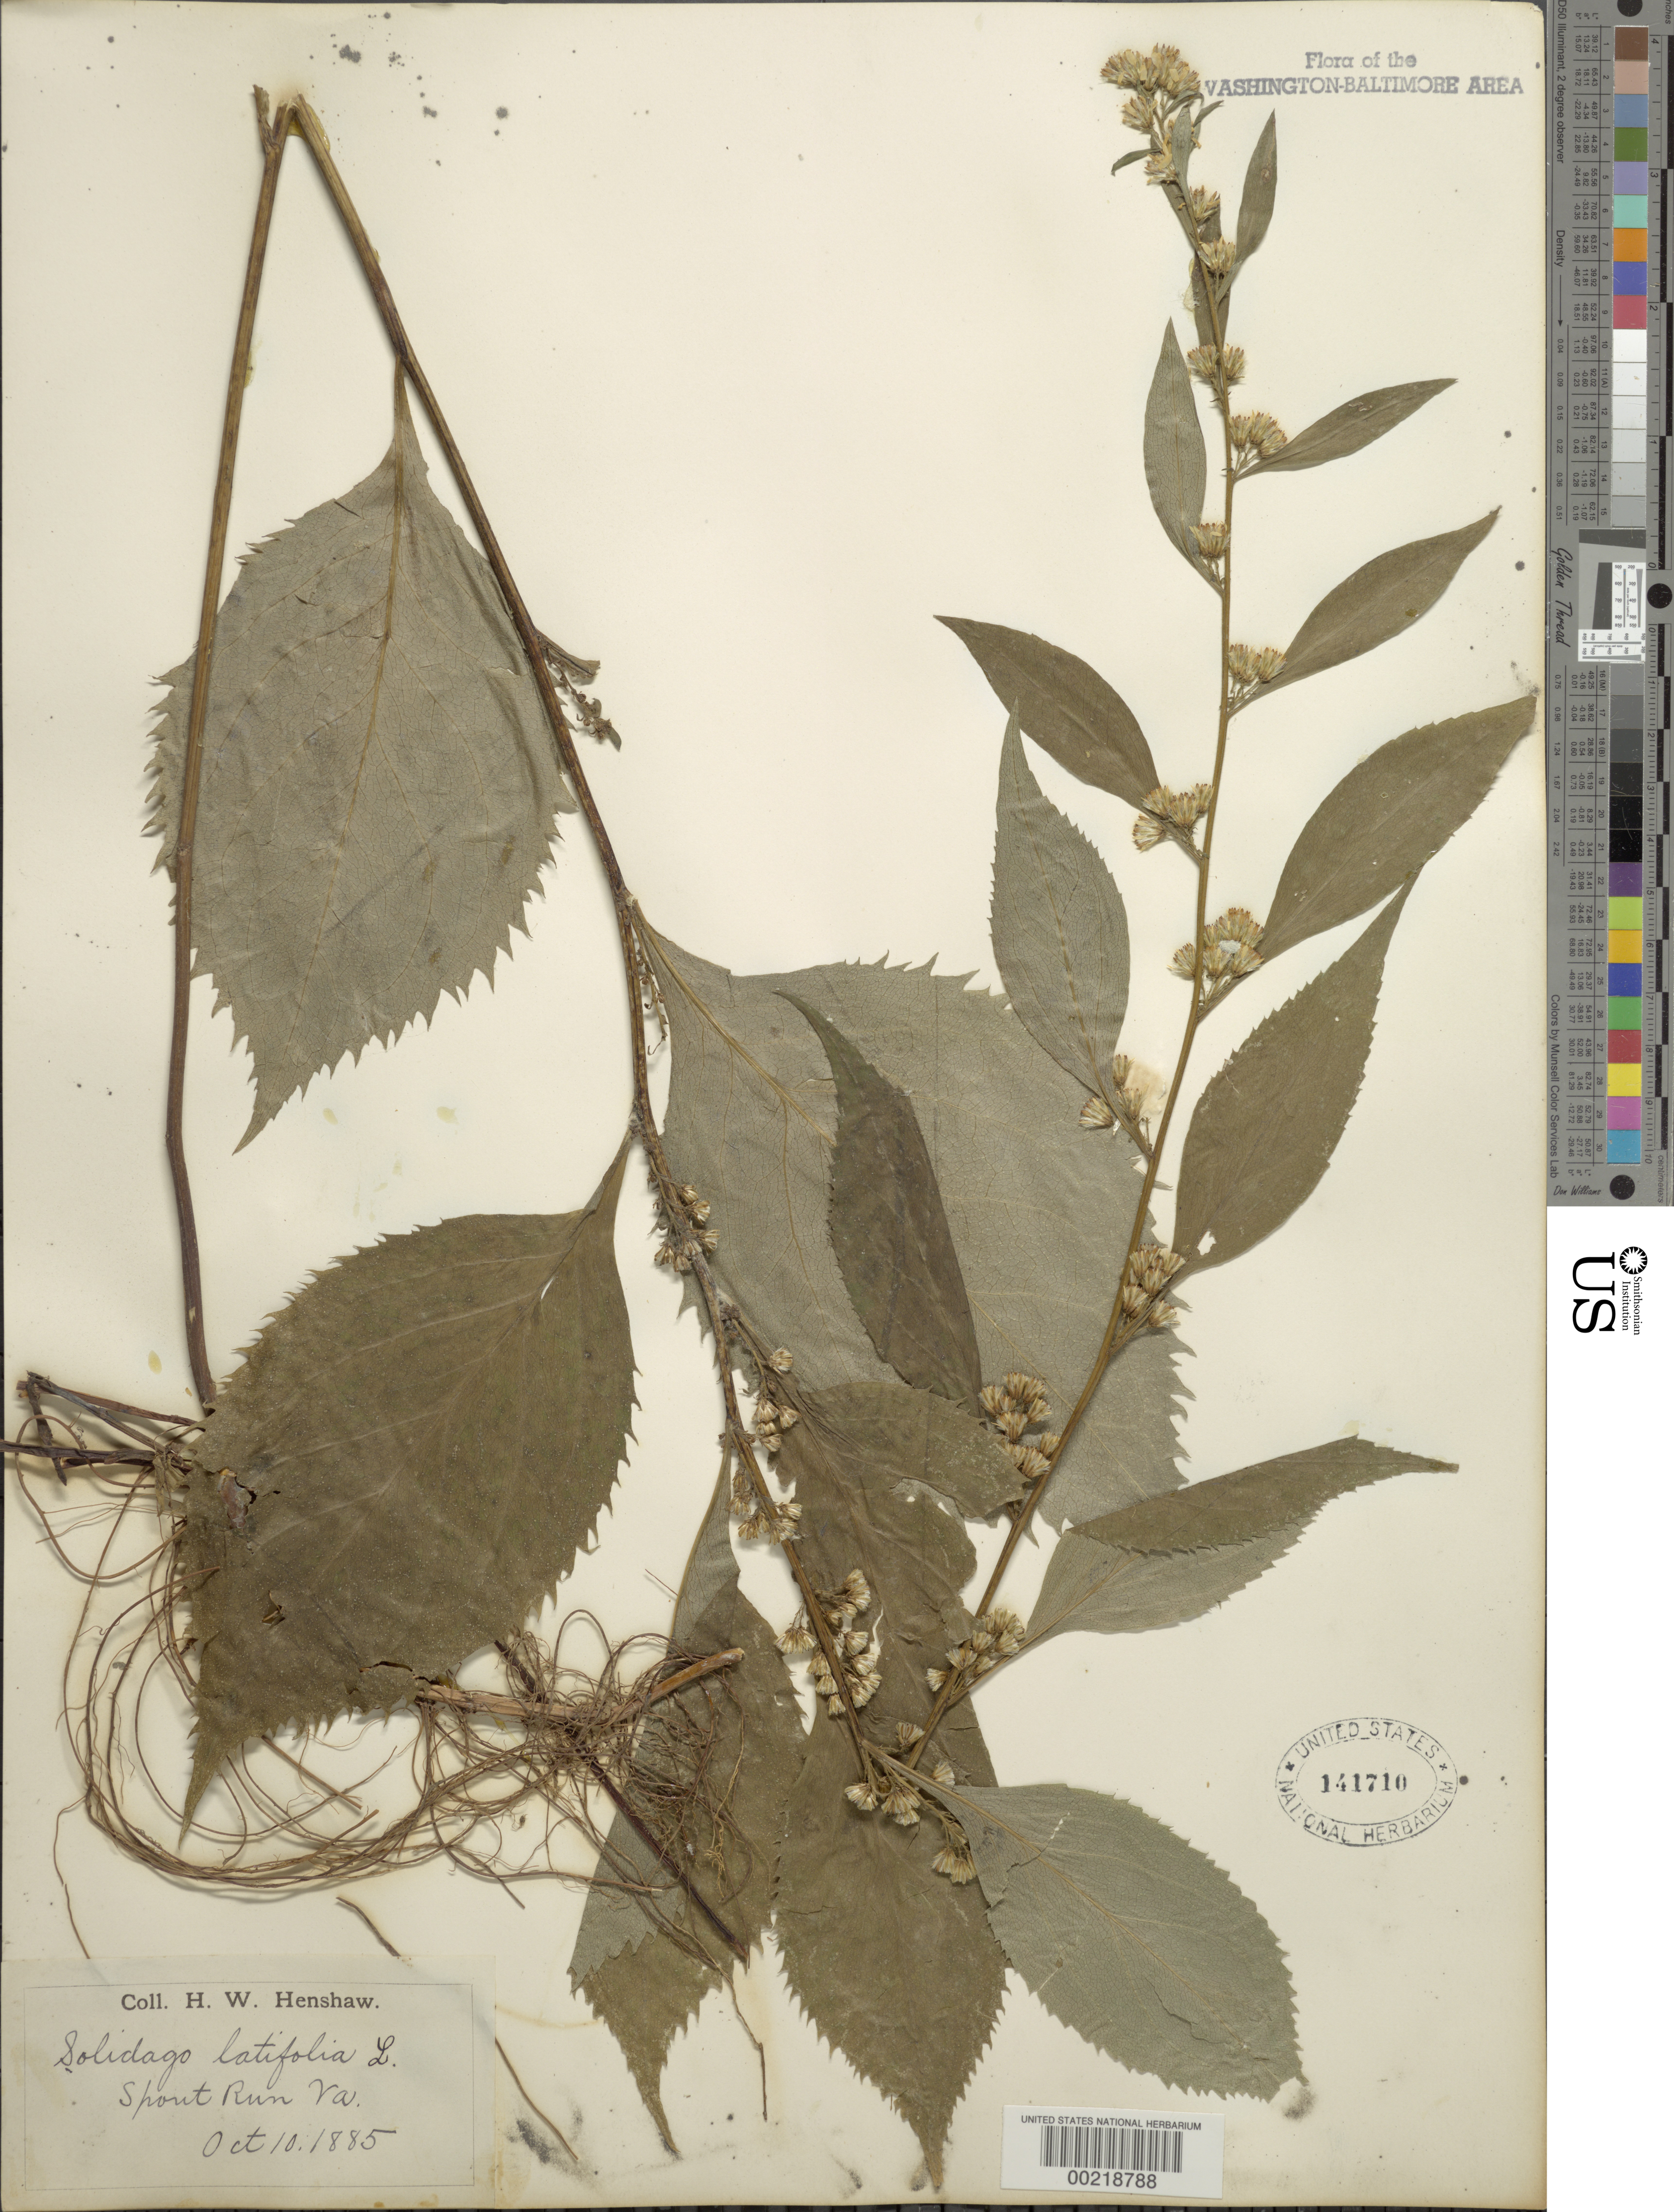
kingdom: Plantae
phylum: Tracheophyta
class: Magnoliopsida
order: Asterales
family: Asteraceae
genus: Solidago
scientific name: Solidago flexicaulis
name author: L.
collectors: H. Henshaw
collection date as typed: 10 Oct 1885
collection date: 1885-10-10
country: United States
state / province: Virginia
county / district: Fairfax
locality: Spout Run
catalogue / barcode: US 141710